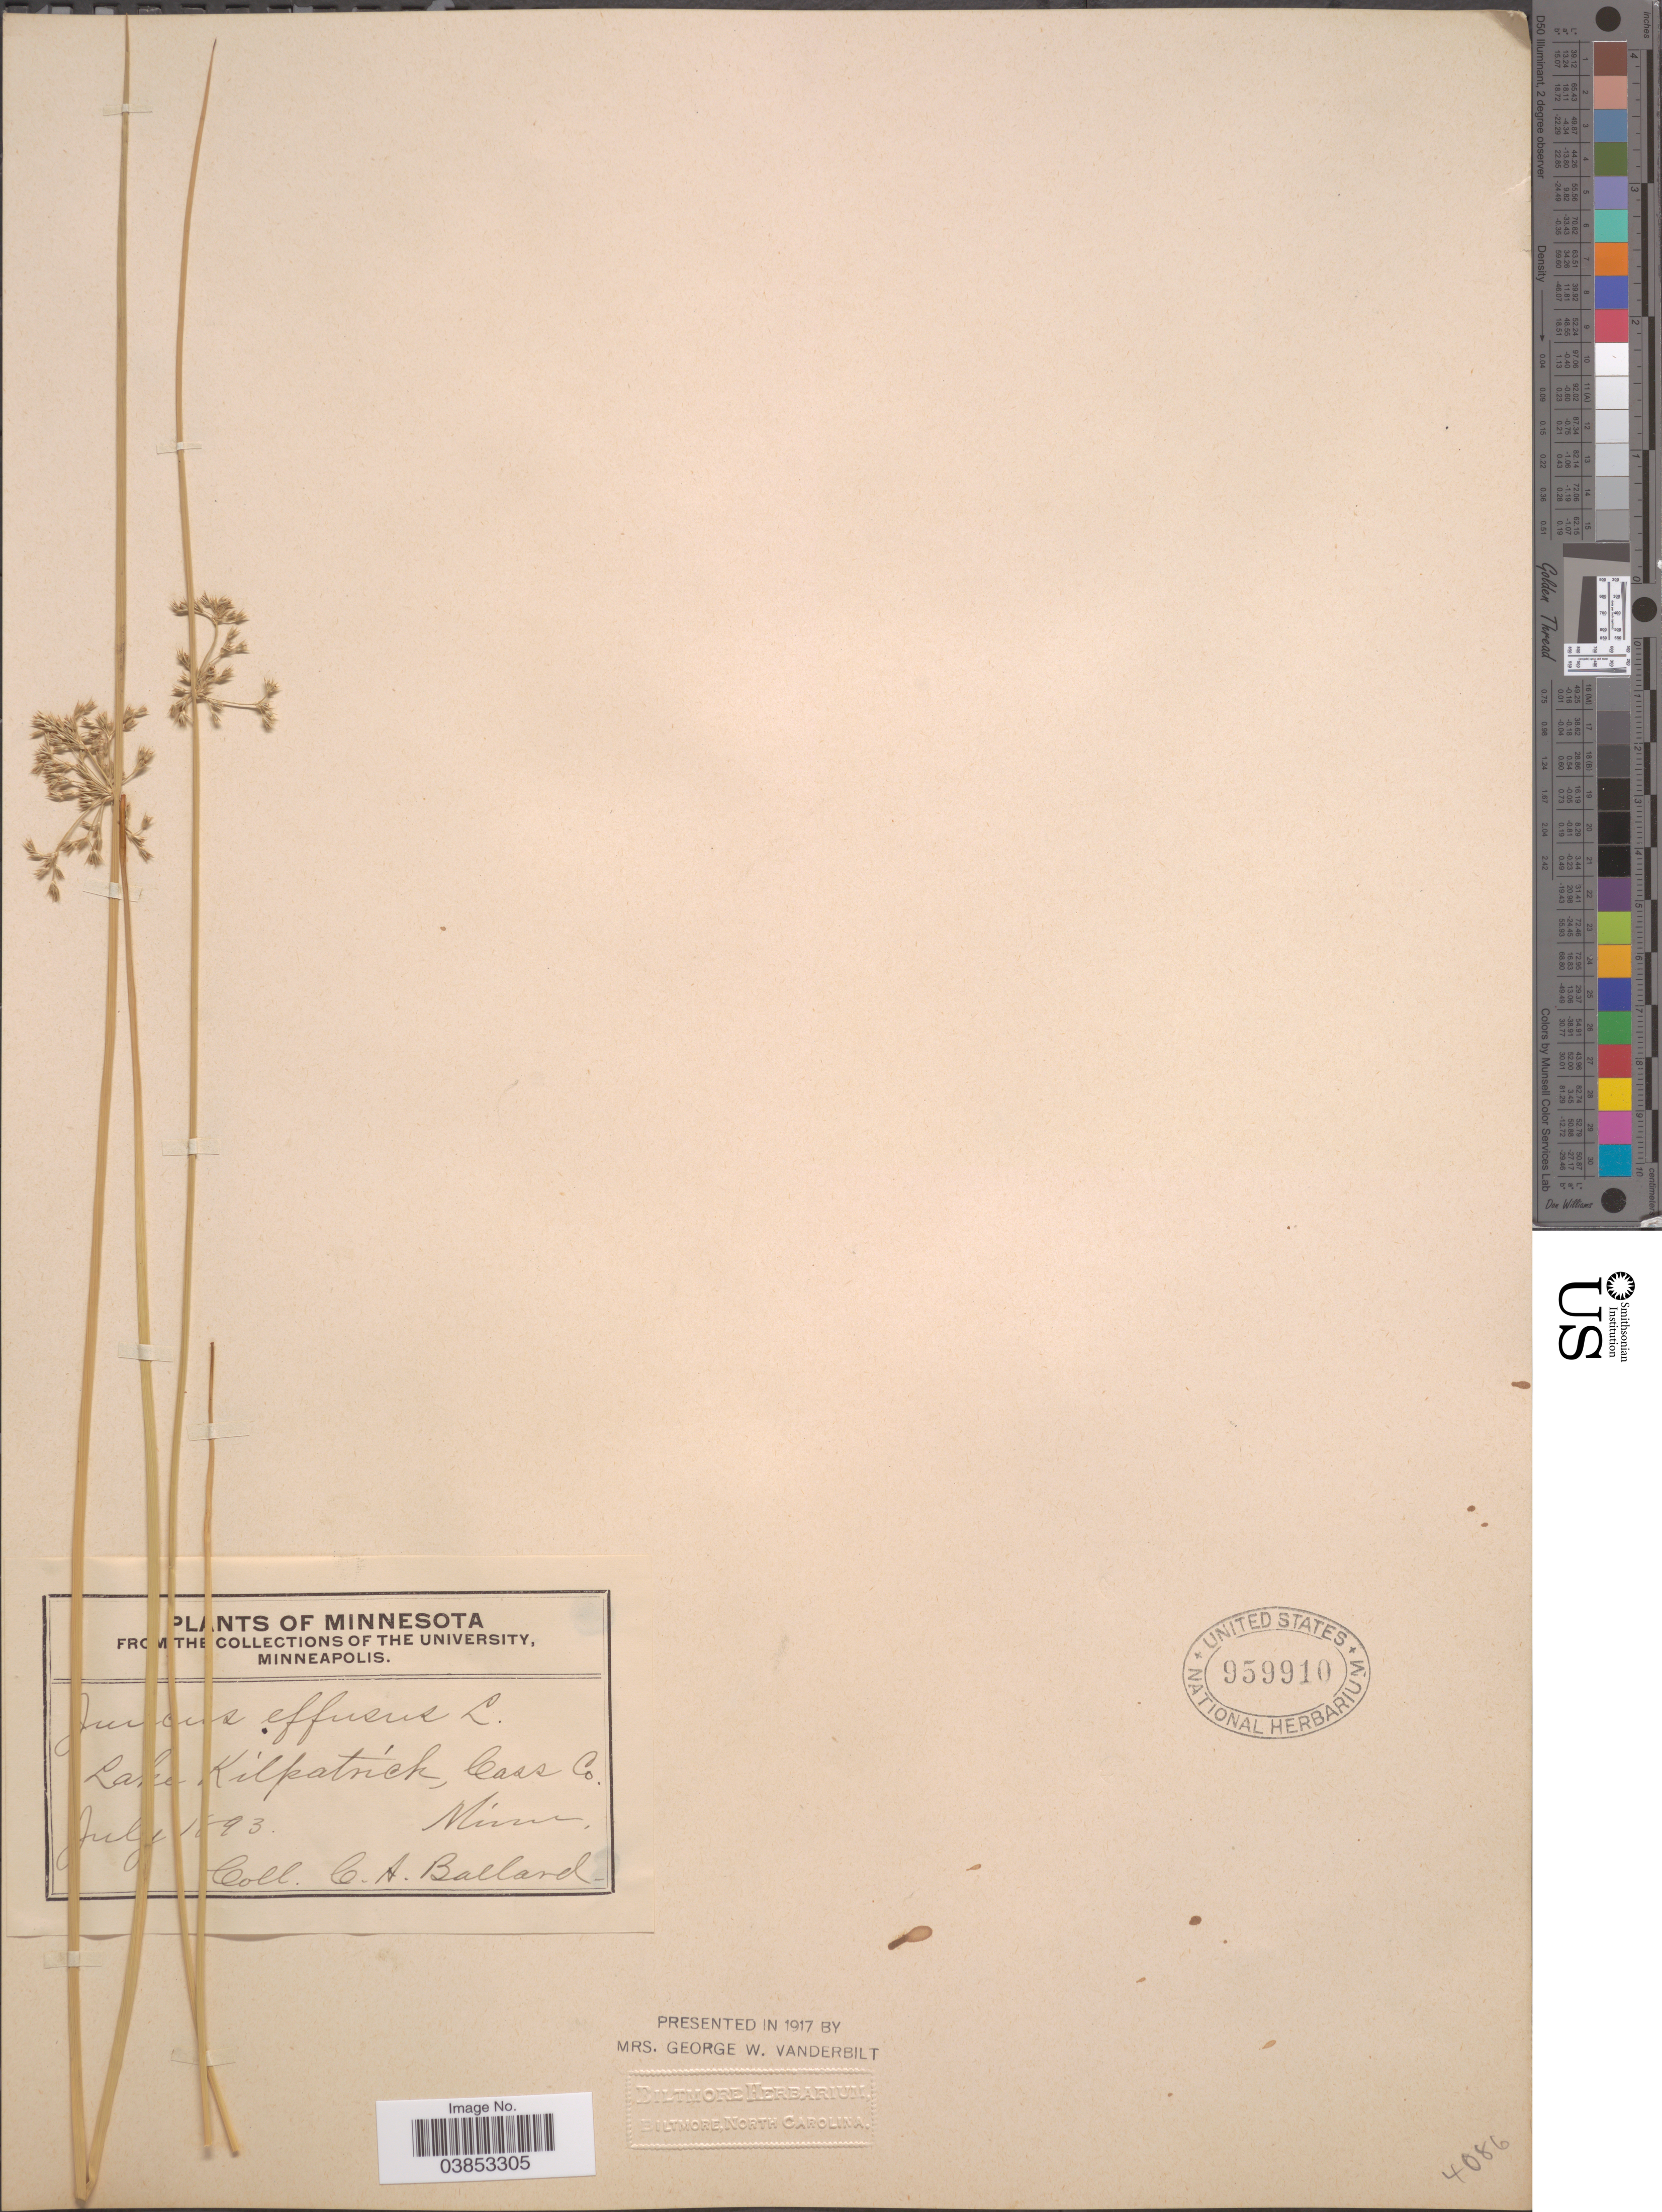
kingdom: Plantae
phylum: Tracheophyta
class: Liliopsida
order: Poales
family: Juncaceae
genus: Juncus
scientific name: Juncus effusus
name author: L.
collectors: C. A. Ballard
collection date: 1893-07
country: United States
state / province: Minnesota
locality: Lake Kilpatrick, Cass Co.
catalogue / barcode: US 959910